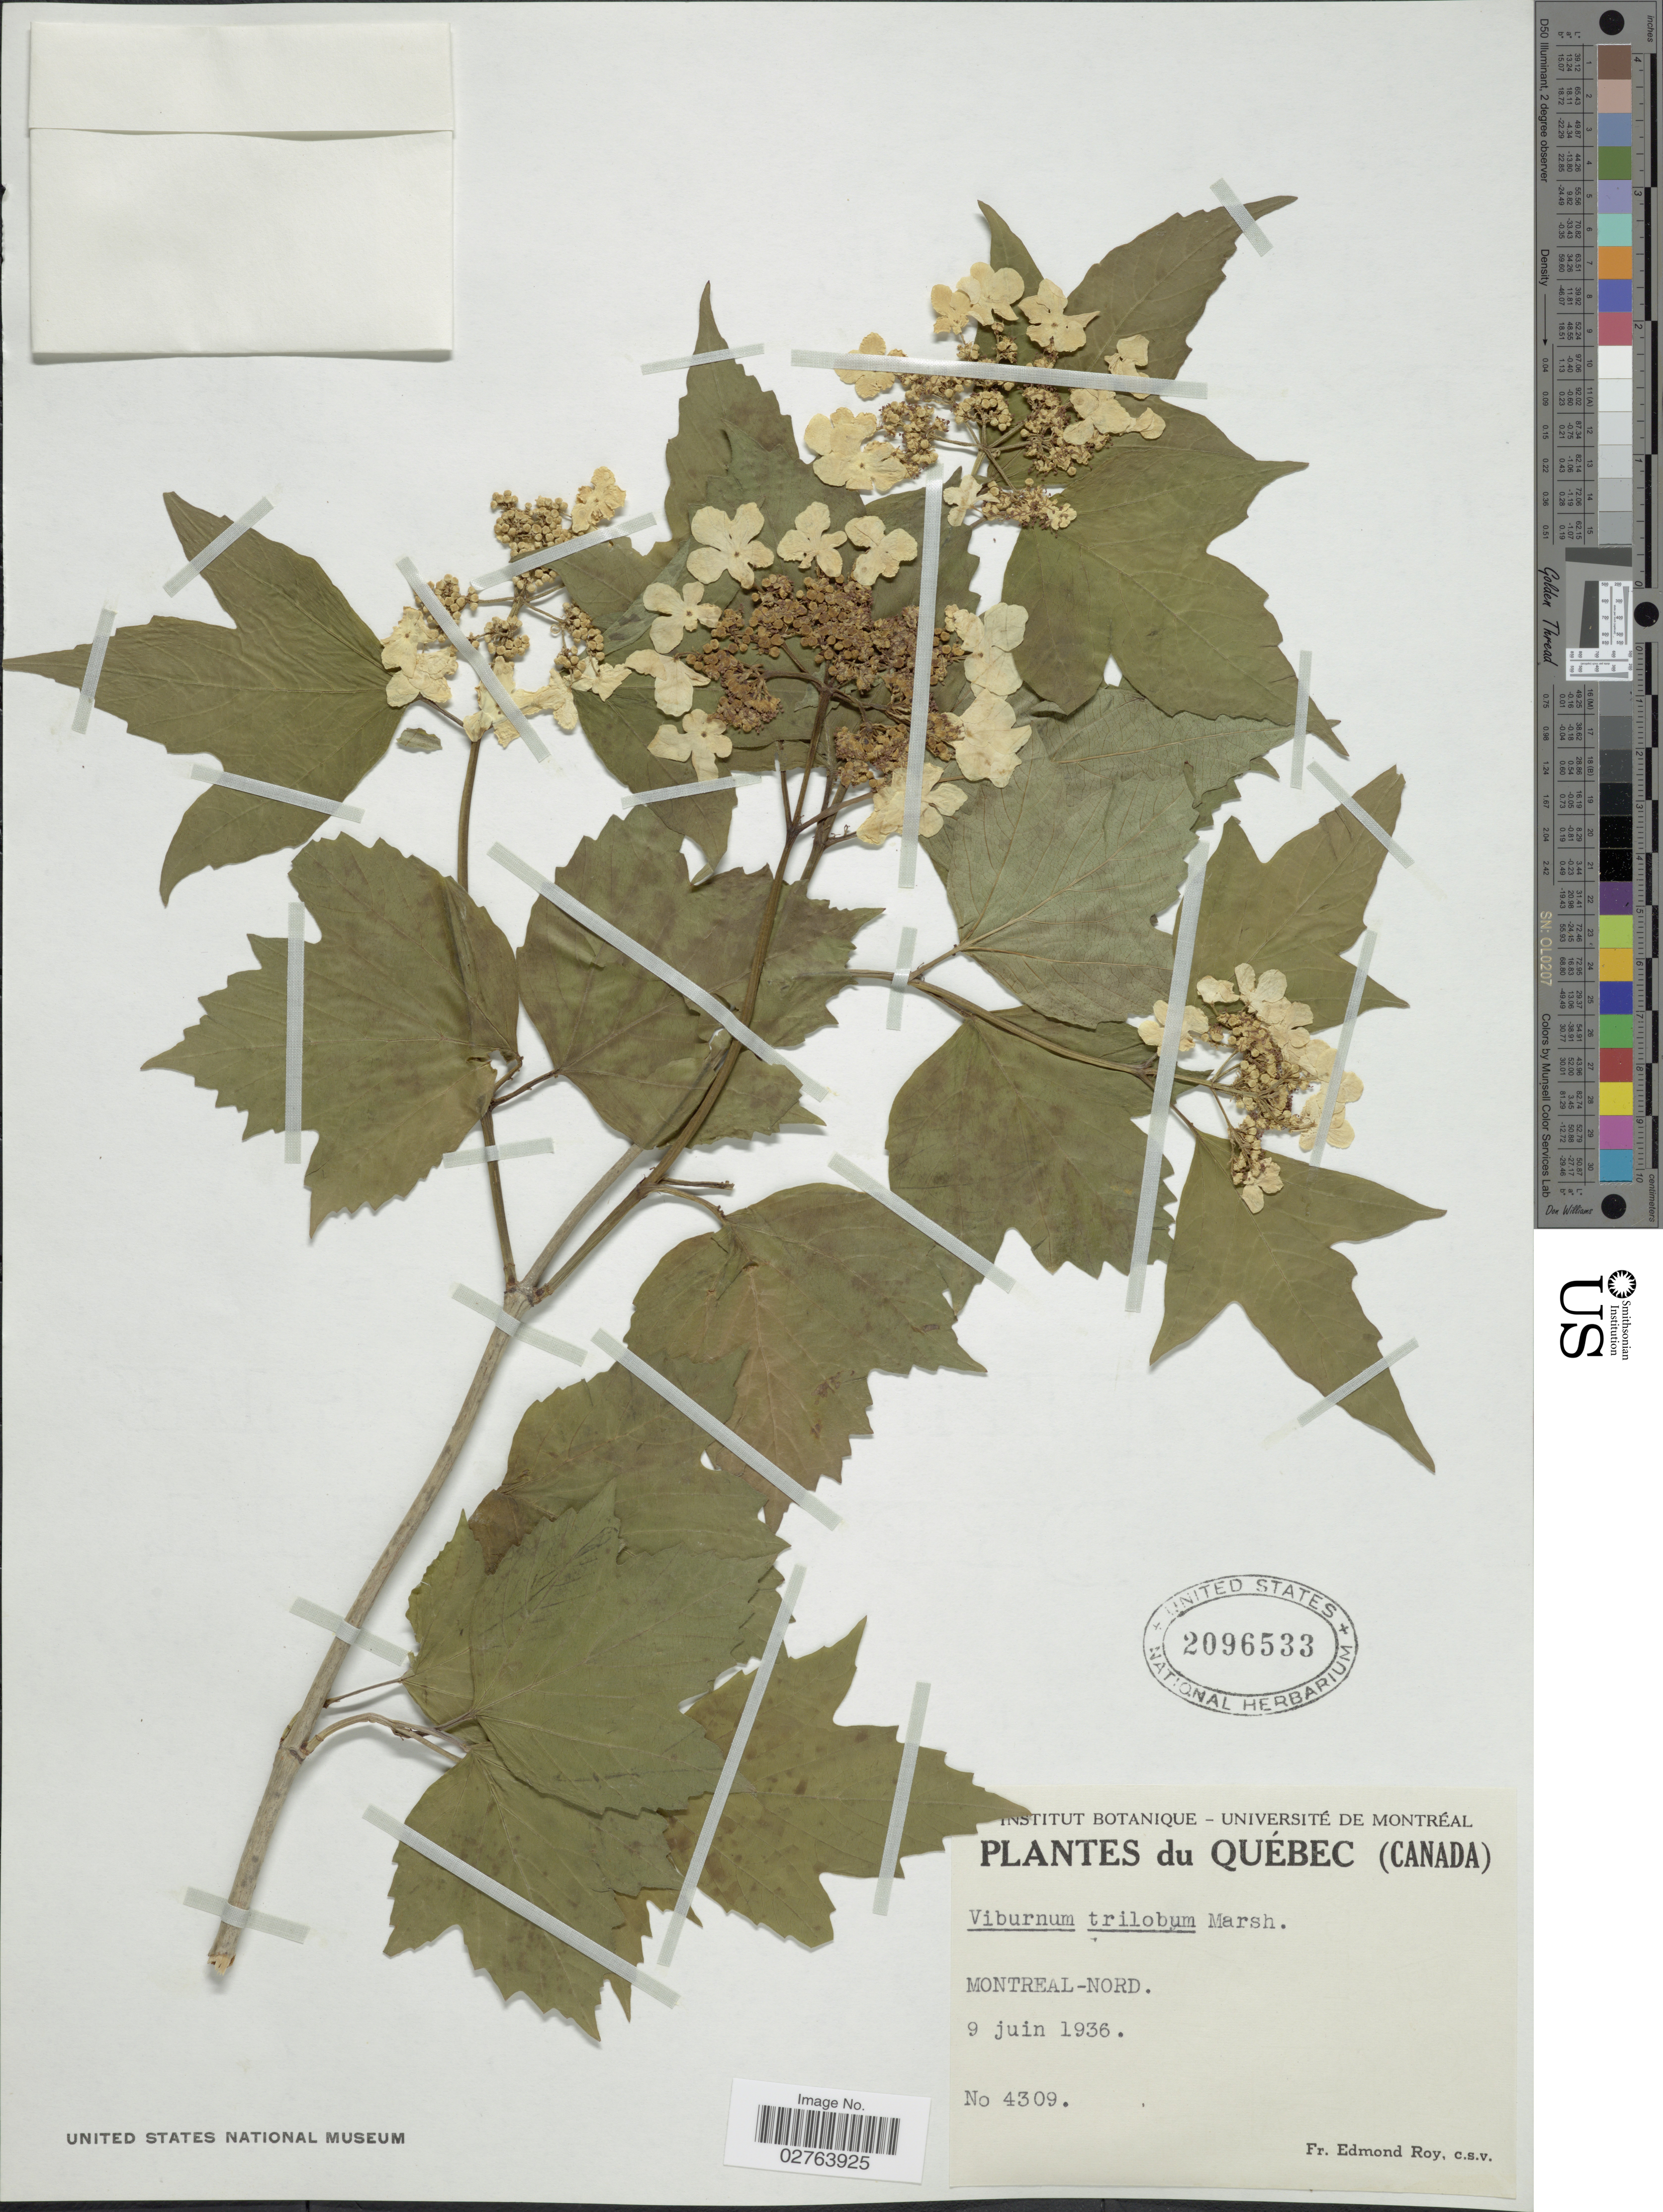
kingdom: Plantae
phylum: Tracheophyta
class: Magnoliopsida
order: Dipsacales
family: Viburnaceae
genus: Viburnum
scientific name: Viburnum opulus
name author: L.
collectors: E. Roy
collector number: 4309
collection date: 1936-06-09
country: Canada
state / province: Quebec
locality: Montreal-Nord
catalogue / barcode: US 2096533